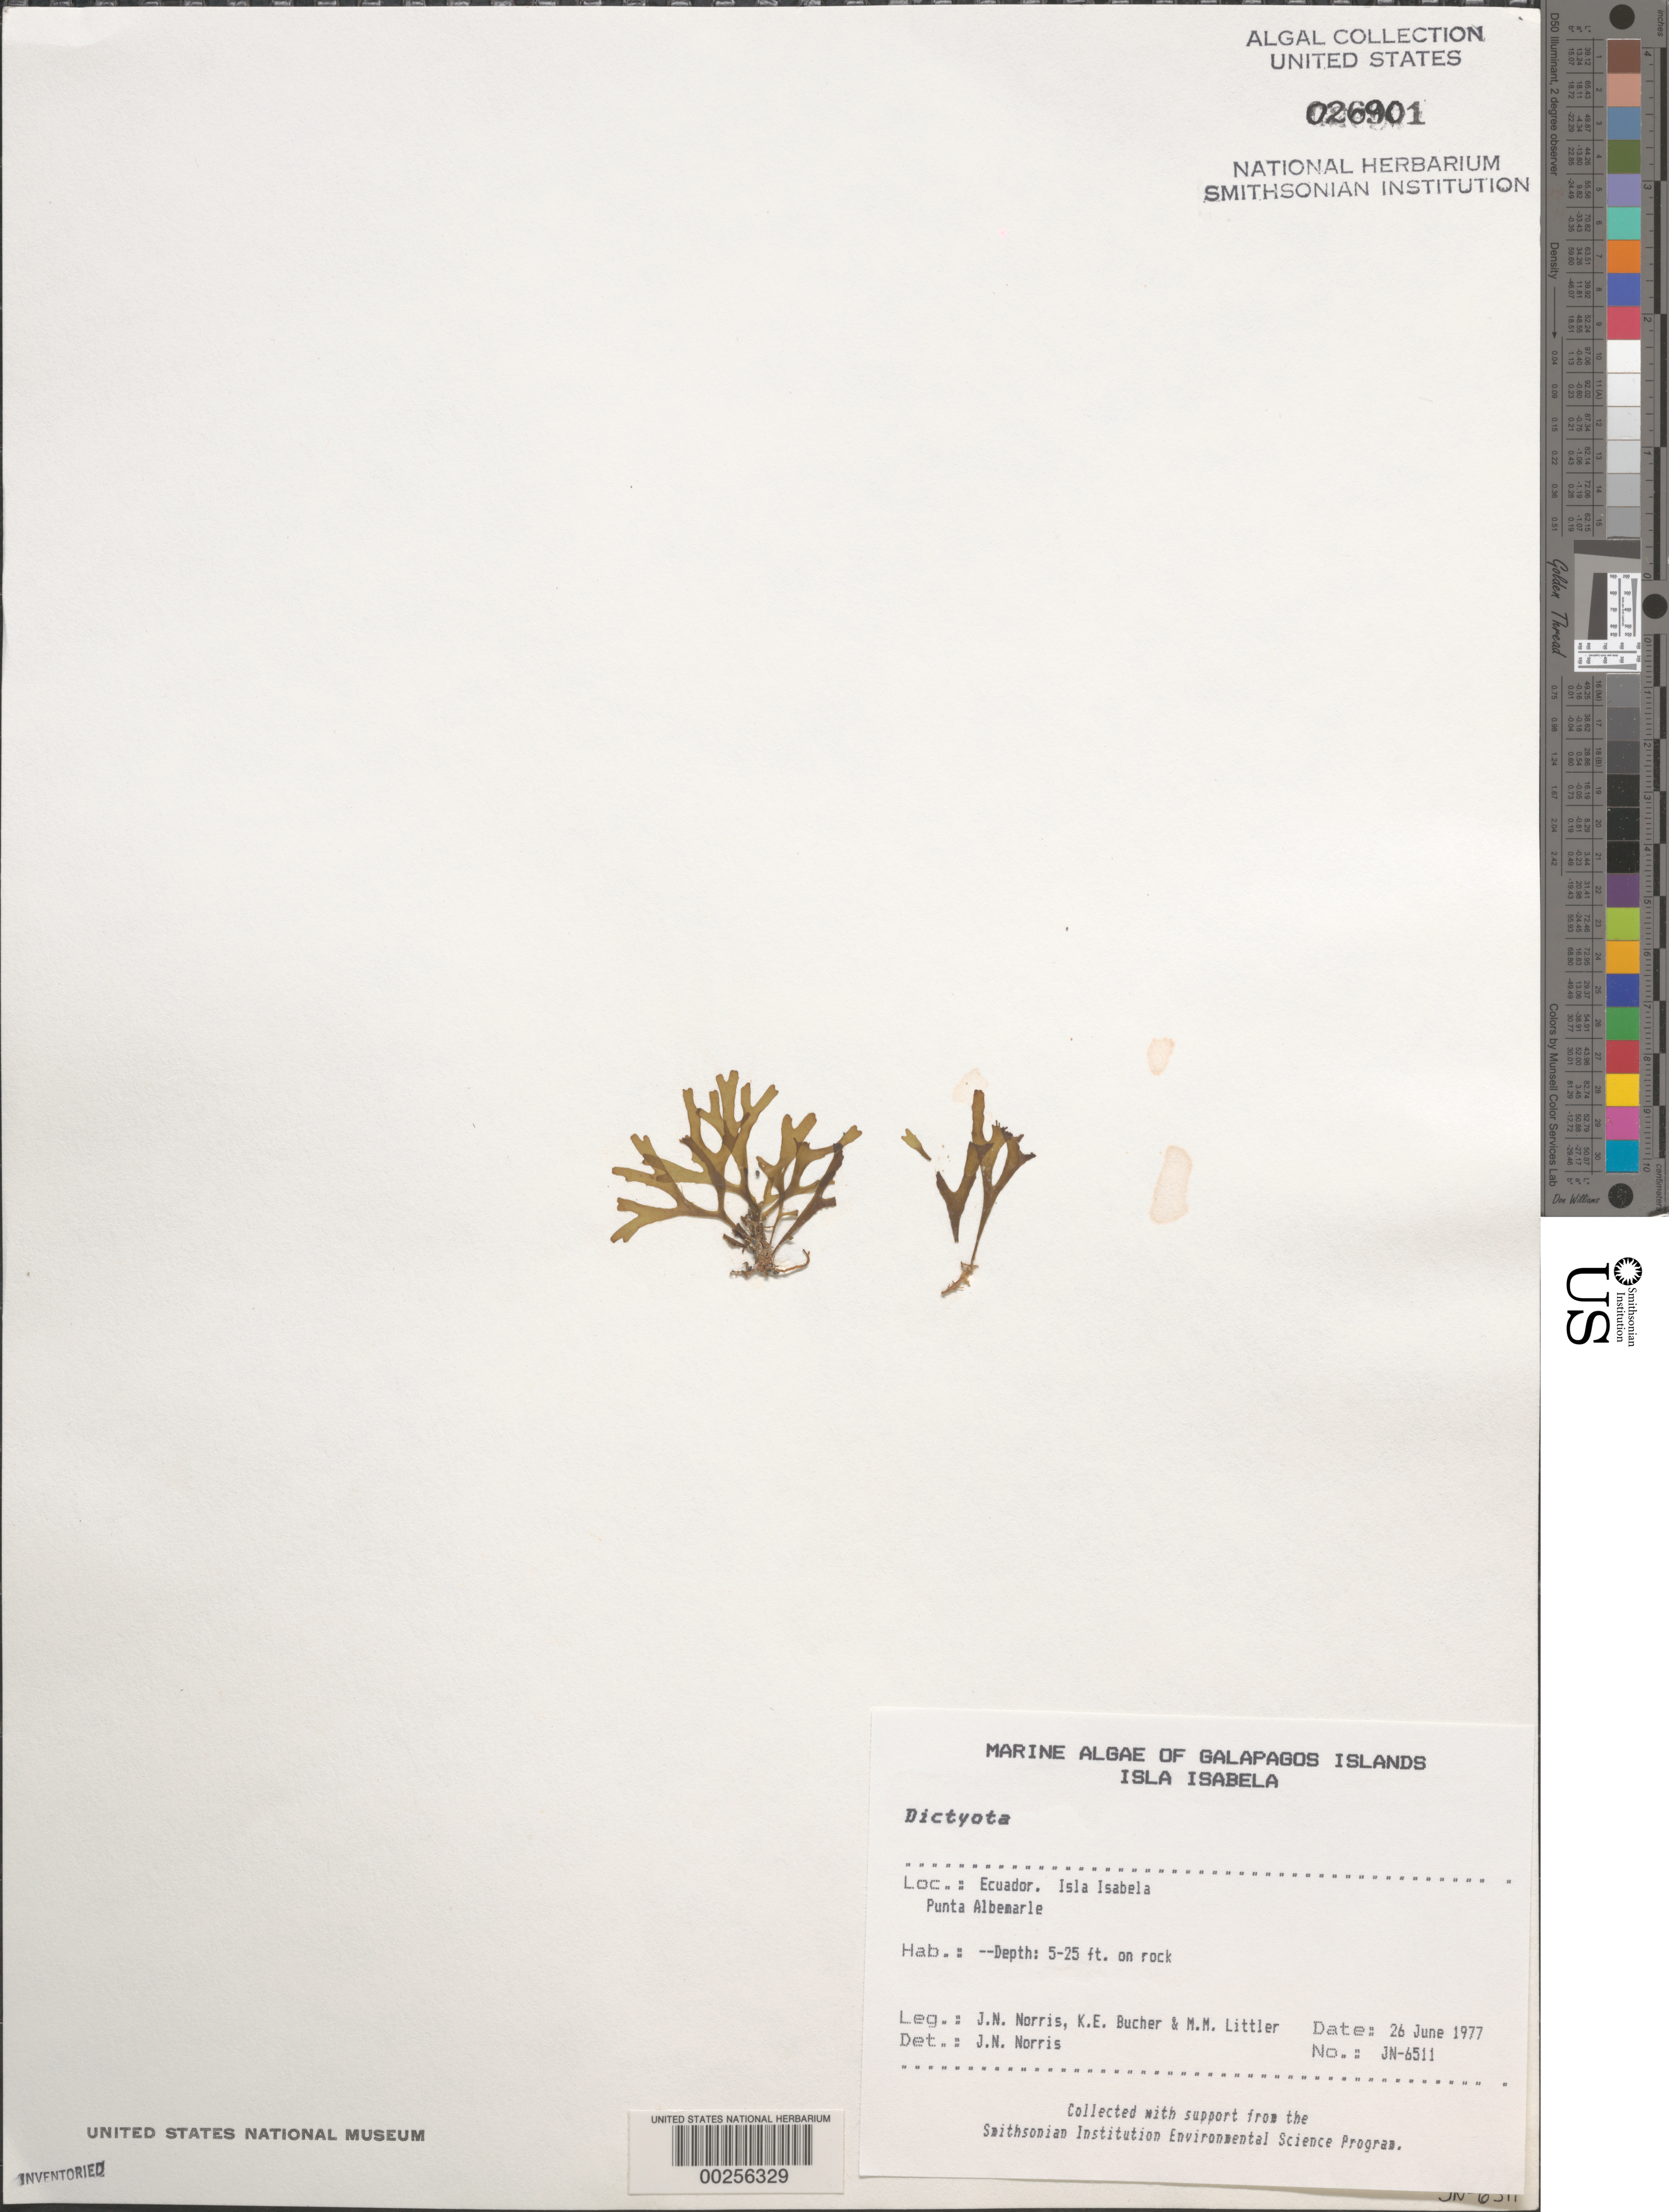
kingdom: Chromista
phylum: Ochrophyta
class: Phaeophyceae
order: Dictyotales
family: Dictyotaceae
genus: Dictyota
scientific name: Dictyota sp.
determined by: Norris, James N.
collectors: J. N. Norris, K. E. Bucher & M. M. Littler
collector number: JN-6511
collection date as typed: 26 Jun 1977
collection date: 1977-06-26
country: Ecuador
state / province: Colón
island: Isabela [Albemarle]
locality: Punta Albemarle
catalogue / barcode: US 26901